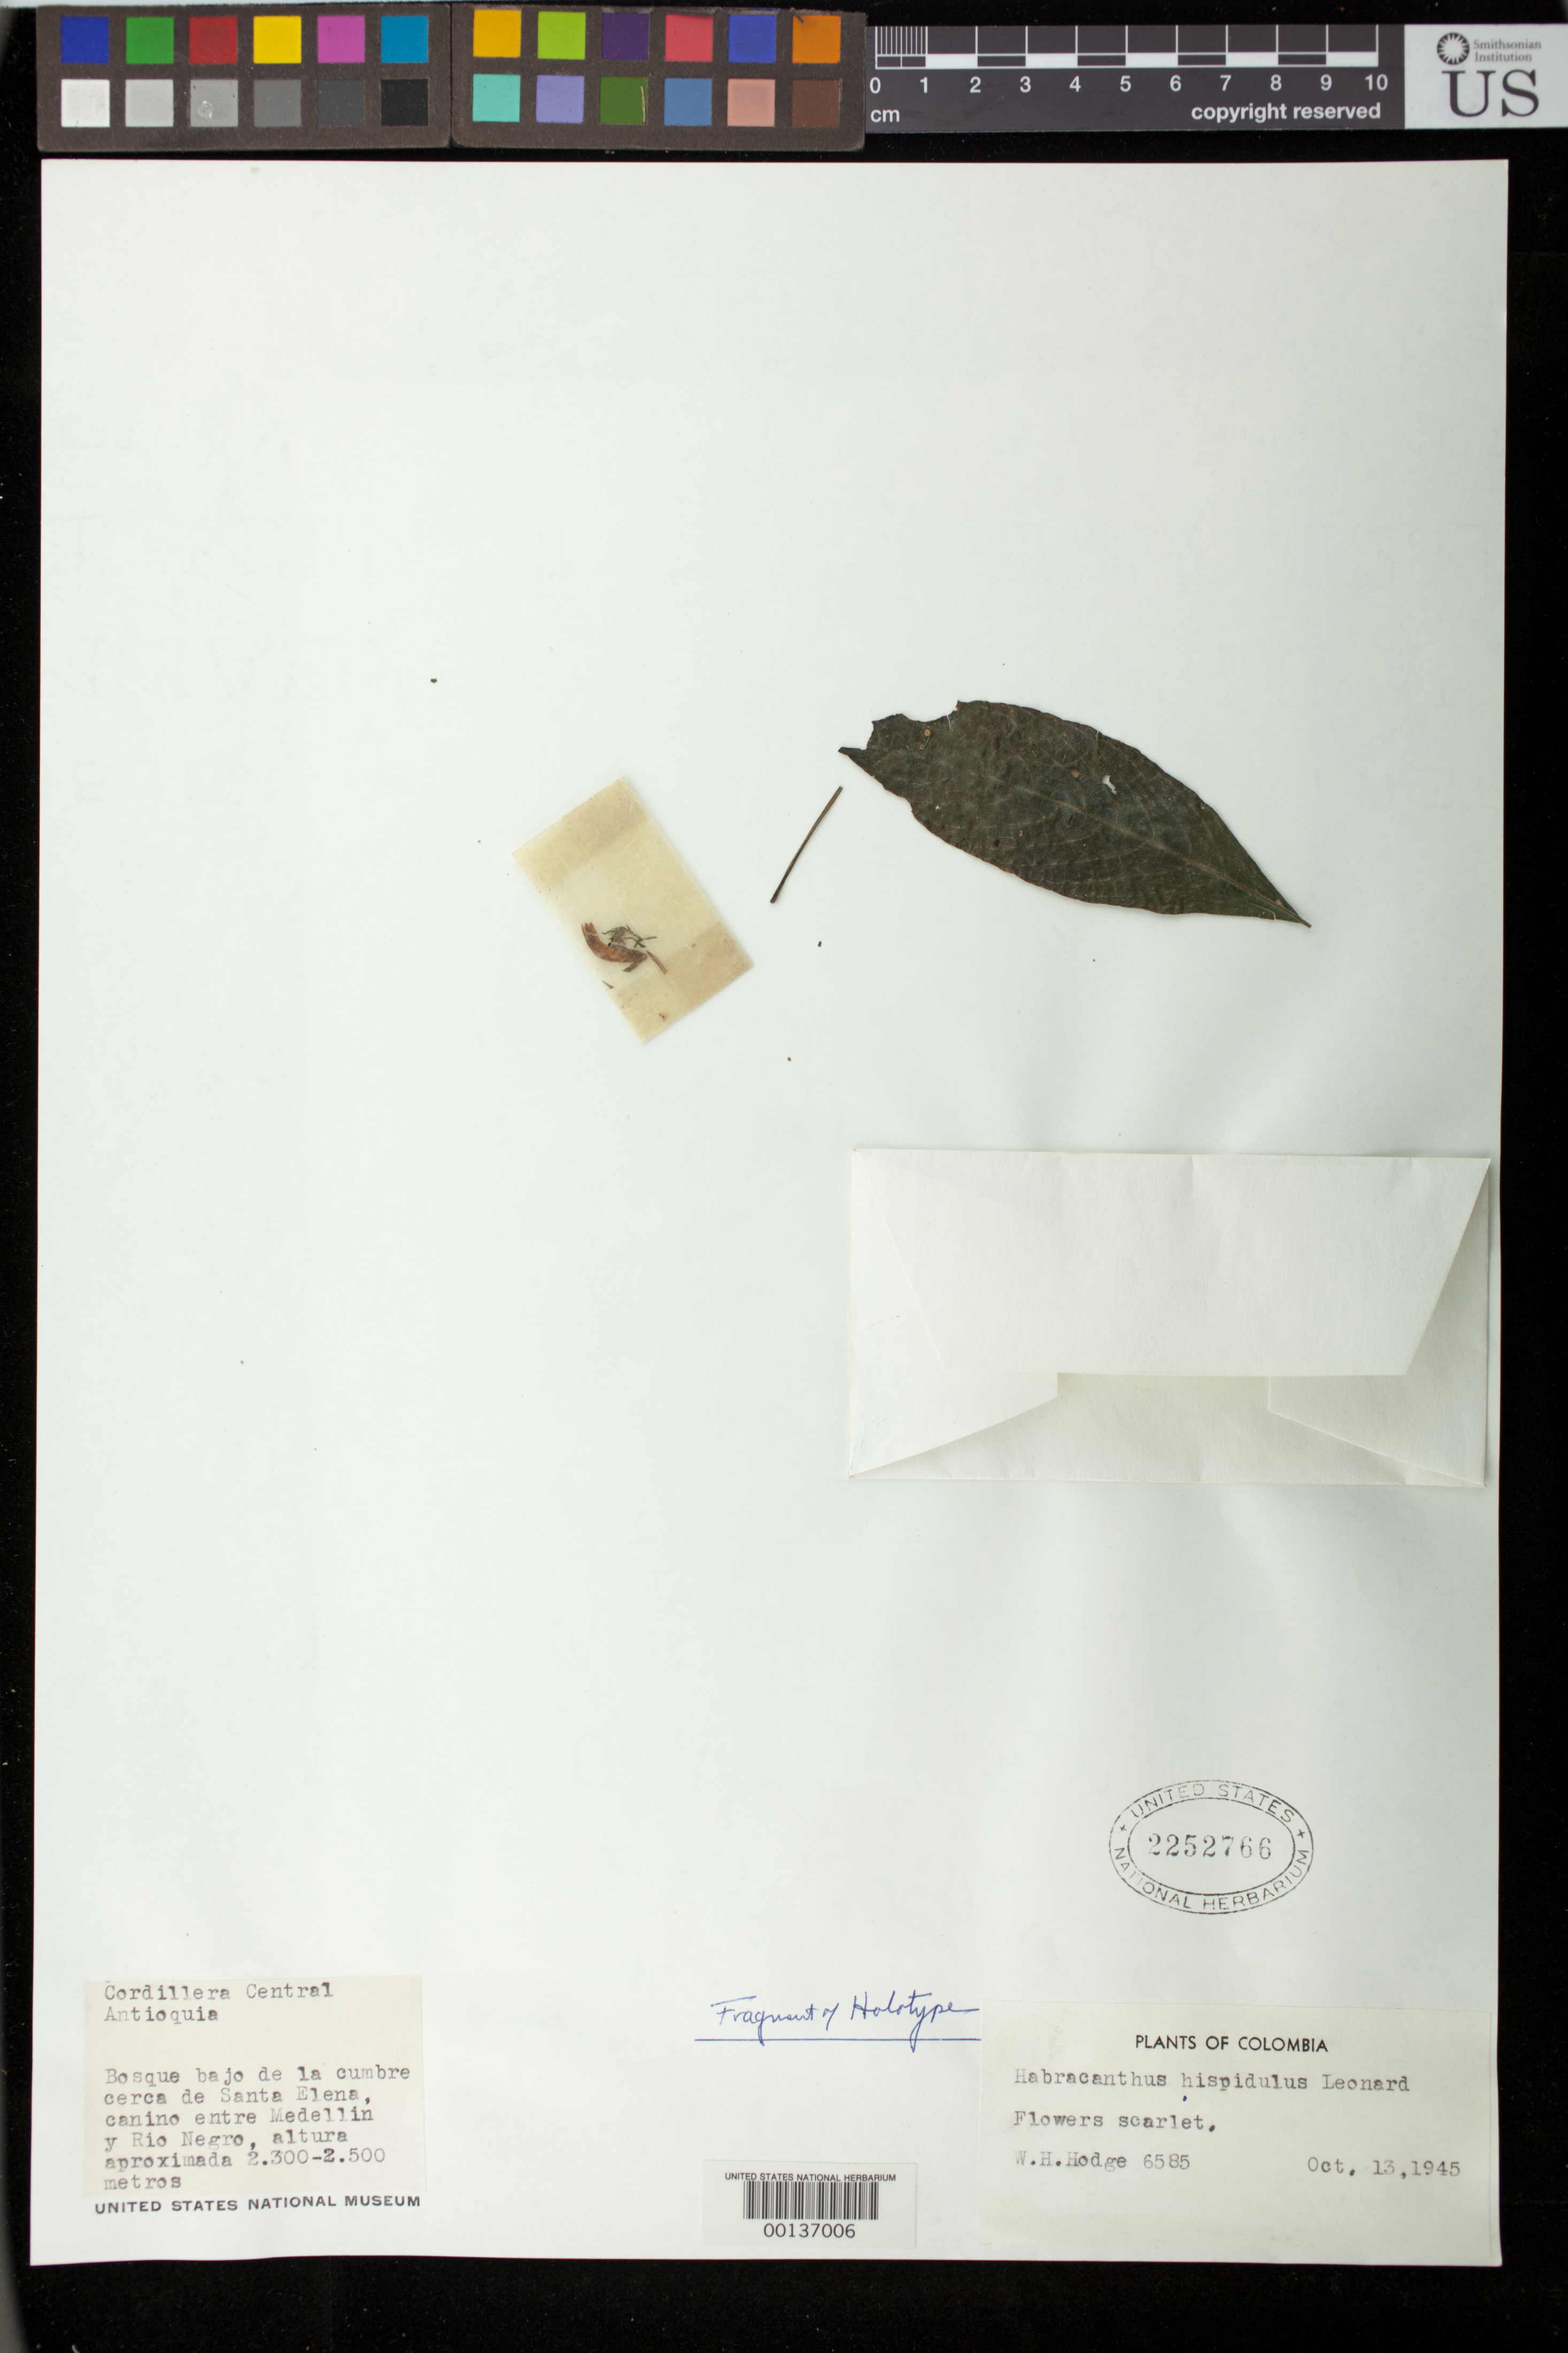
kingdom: Plantae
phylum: Tracheophyta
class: Magnoliopsida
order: Lamiales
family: Acanthaceae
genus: Habracanthus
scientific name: Habracanthus hispidulus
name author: Leonard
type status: Isotype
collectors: W. Hodge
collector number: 6585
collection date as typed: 13 Oct 1945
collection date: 1945-10-13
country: Colombia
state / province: Antioquia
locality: Cordillera Central, near SantaElena, between Medellin & Rio Negro.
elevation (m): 2300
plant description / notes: Fragmentary material of type specimen ex herb. unknown ("Fragment of holotype" but original herbarium not identified)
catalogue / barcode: US 2252766